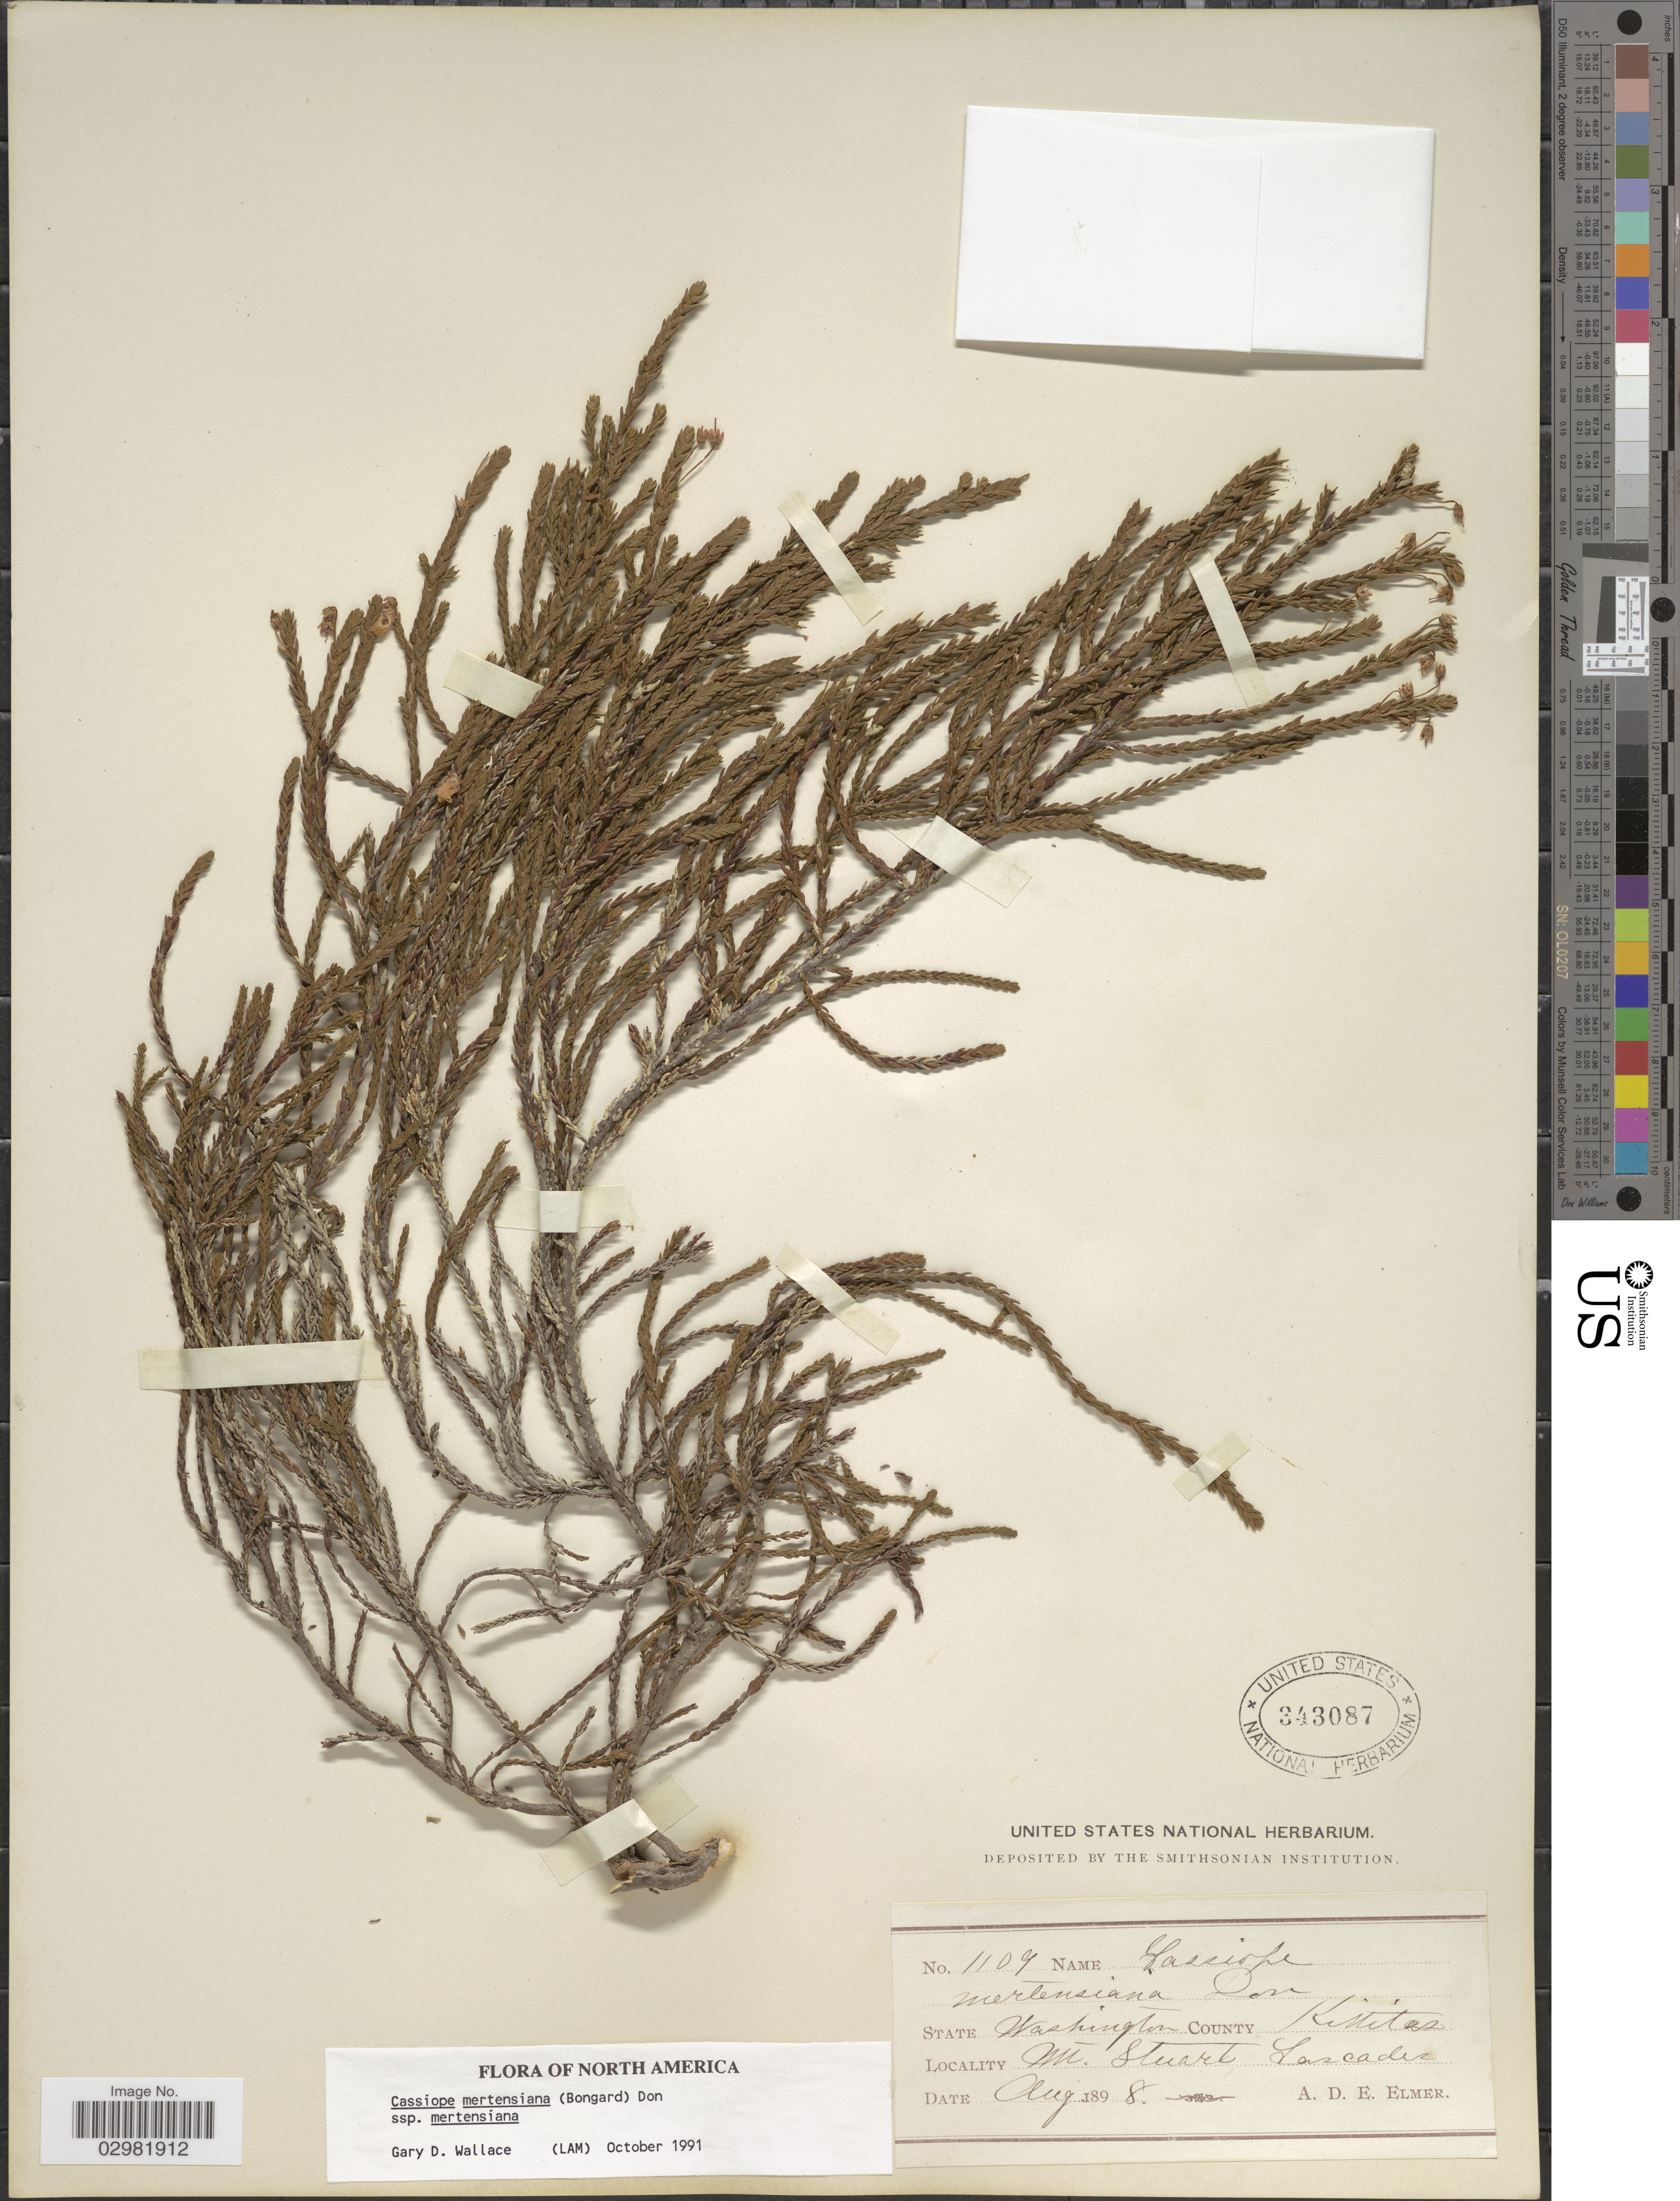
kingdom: Plantae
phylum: Tracheophyta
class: Magnoliopsida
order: Ericales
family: Ericaceae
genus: Cassiope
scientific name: Cassiope mertensiana subsp. mertensiana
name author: (Bong.) G. Don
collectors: A. D. E. Elmer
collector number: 1109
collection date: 1898-08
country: United States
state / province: Washington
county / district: Kittitas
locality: County Kittitas, Mt. Stuart Cascades.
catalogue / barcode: US 343087